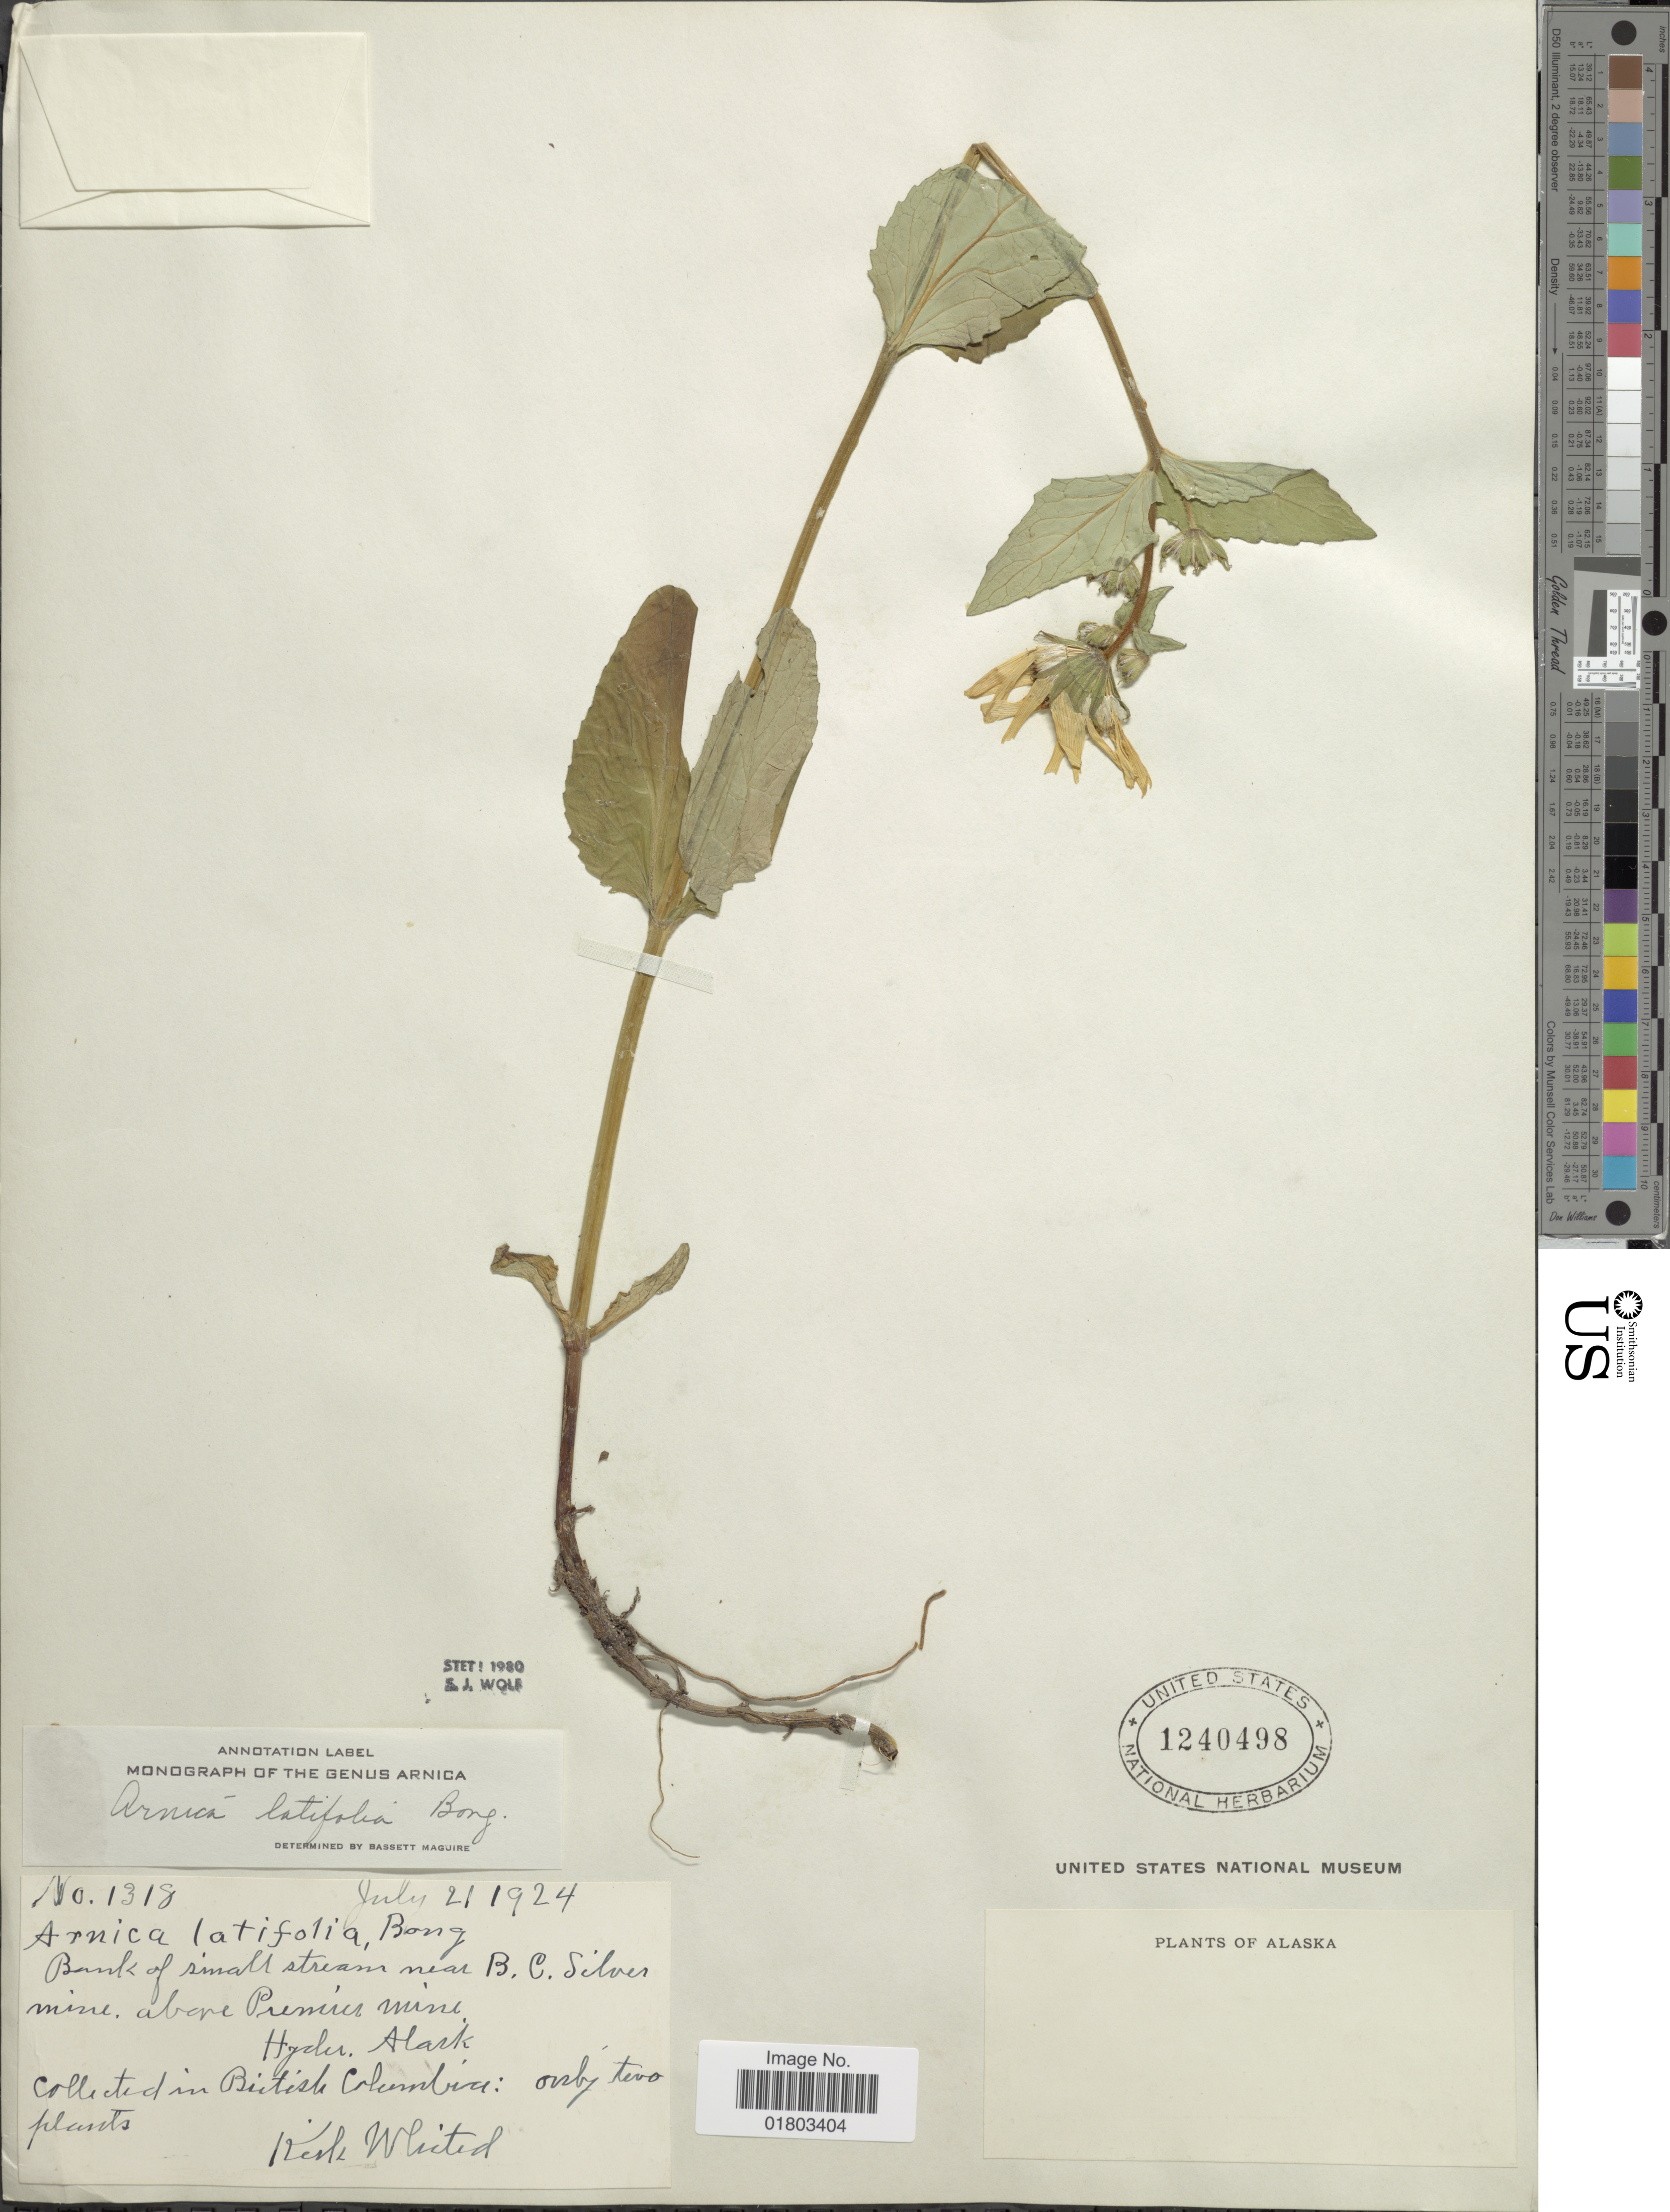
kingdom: Plantae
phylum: Tracheophyta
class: Magnoliopsida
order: Asterales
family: Asteraceae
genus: Arnica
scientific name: Arnica latifolia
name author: Bong.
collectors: K. Whited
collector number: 1318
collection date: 1924-07-21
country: Canada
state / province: British Columbia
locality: Bank of small stream near B.C Silver mine above Premier Mine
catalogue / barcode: US 1240498